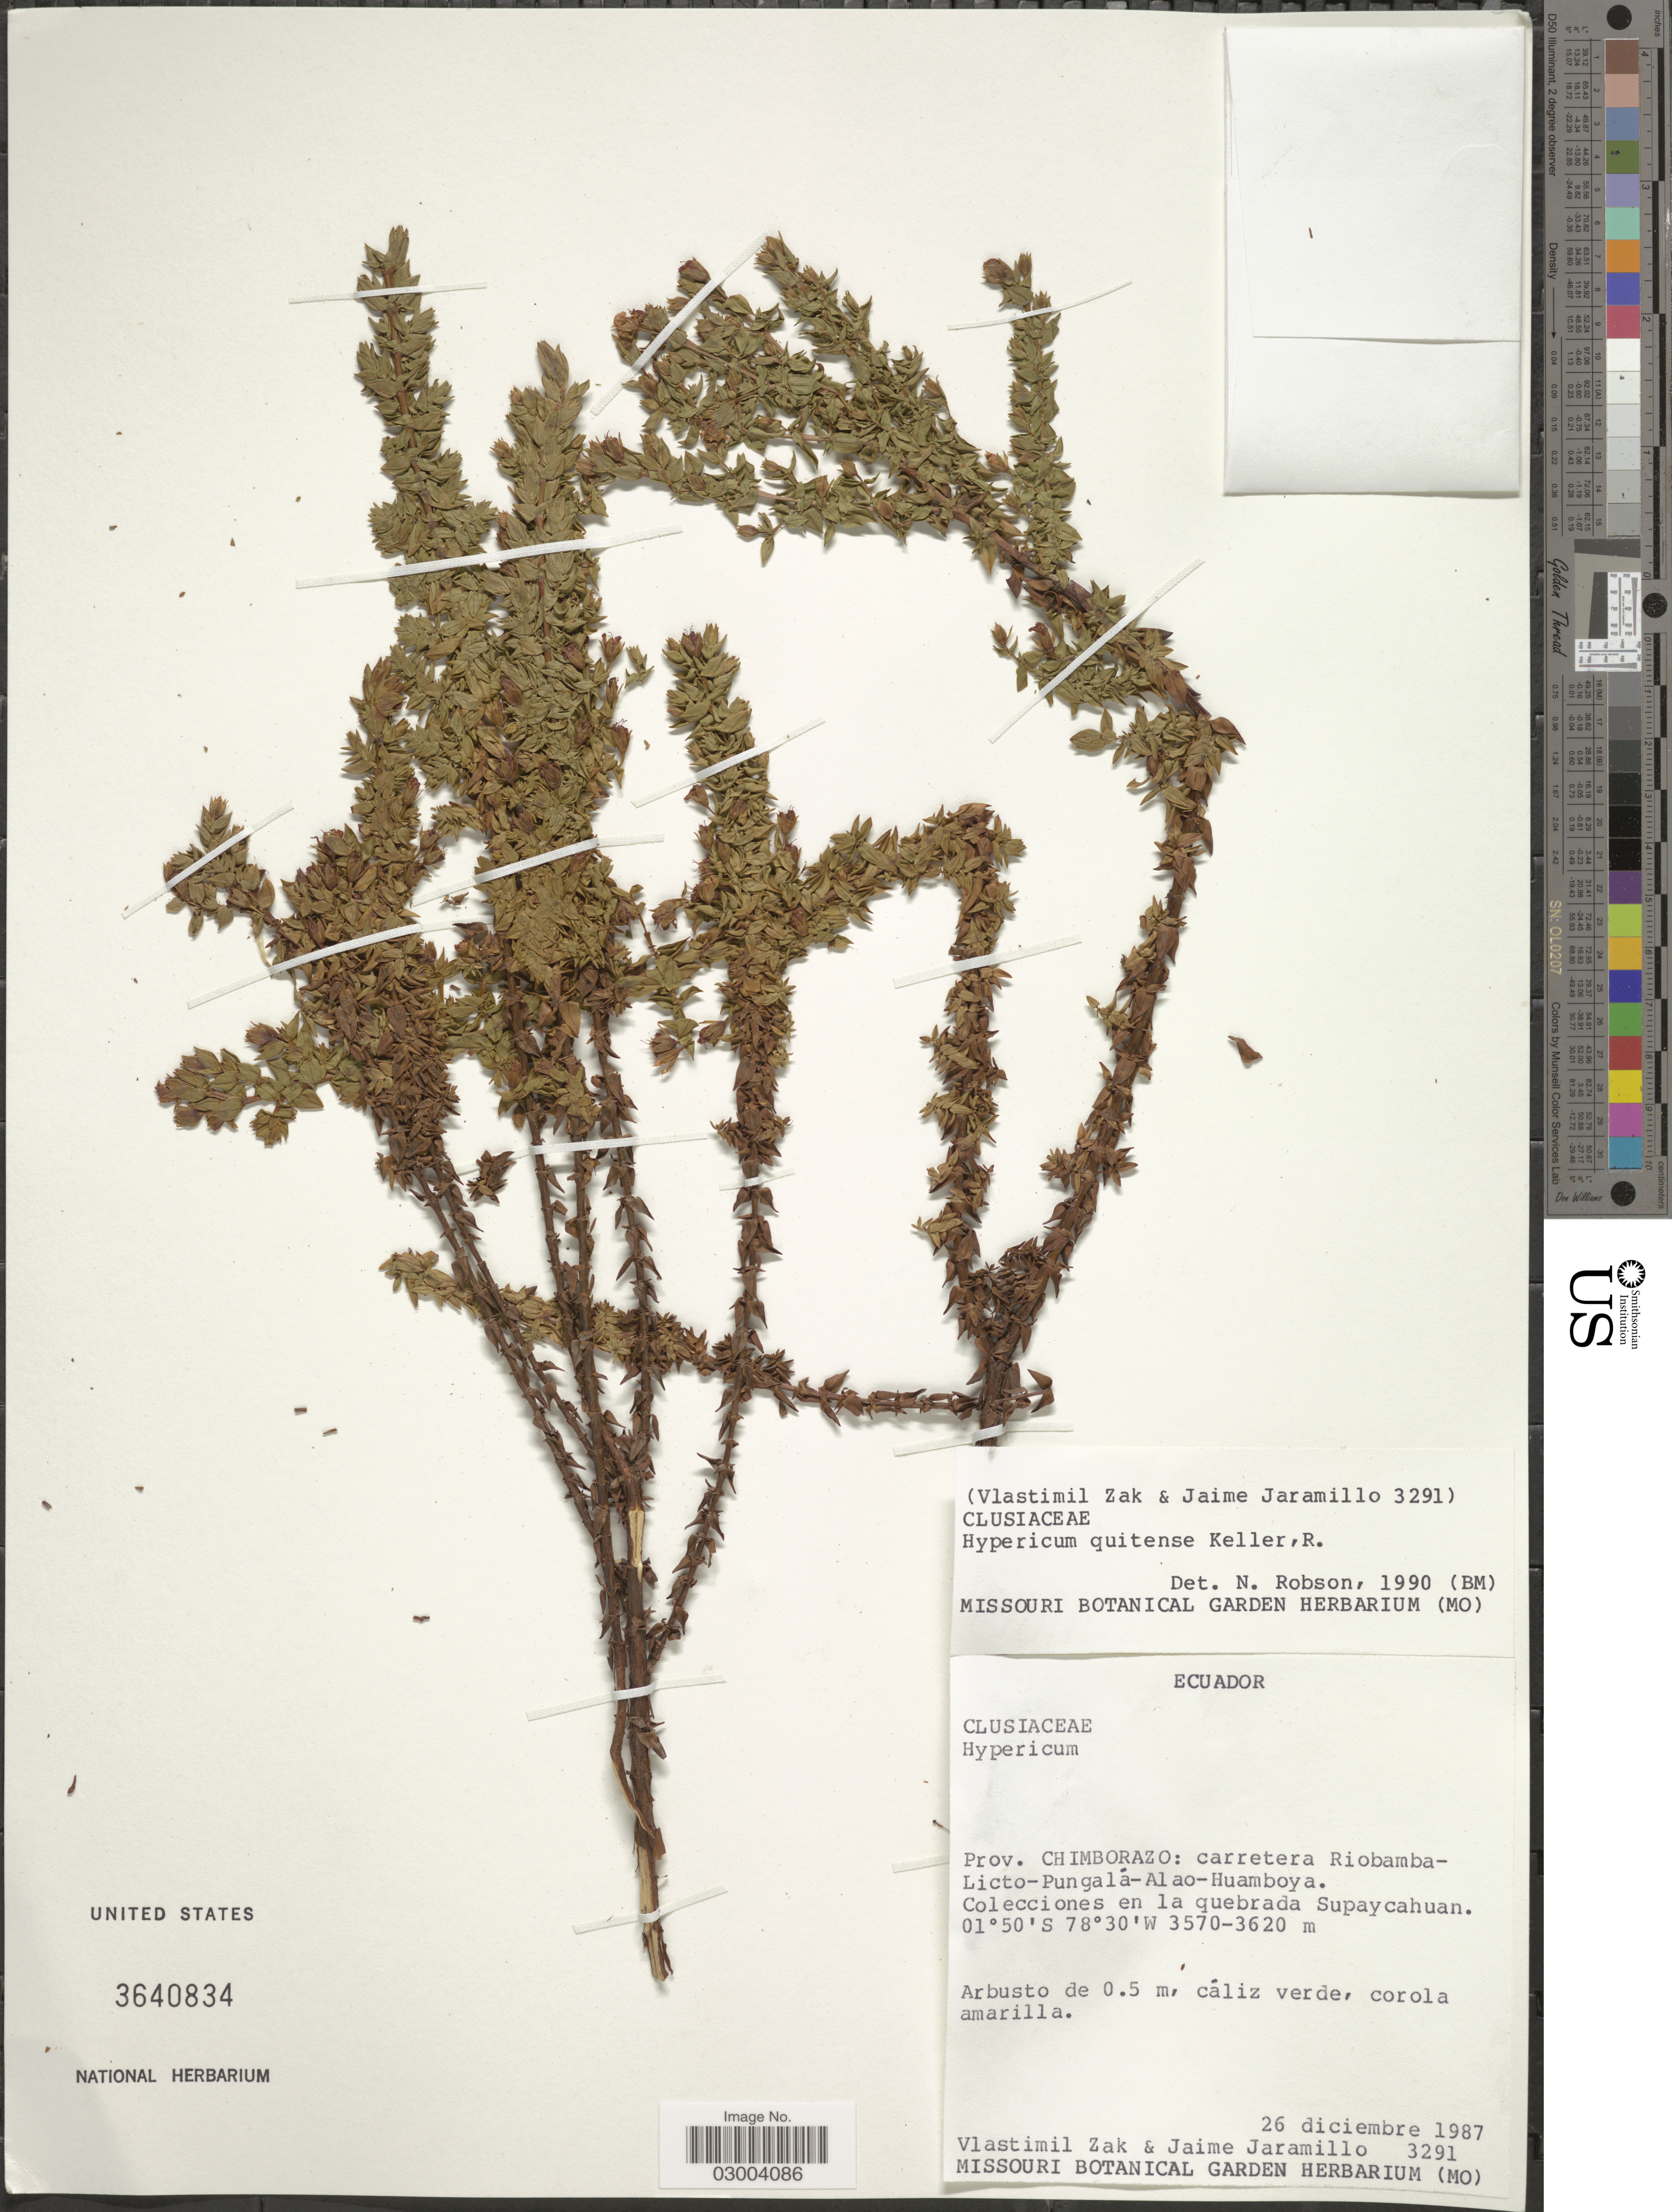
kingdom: Plantae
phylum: Tracheophyta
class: Magnoliopsida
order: Malpighiales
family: Hypericaceae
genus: Hypericum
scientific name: Hypericum quitense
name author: R. Keller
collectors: V. Zak & J. Jaramillo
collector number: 3291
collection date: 1987-12-26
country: Ecuador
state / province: Chimborazo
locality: Carretera Riobamba-Licto-Pungala-Alao-Huamboya.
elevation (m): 3570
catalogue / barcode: US 3640834